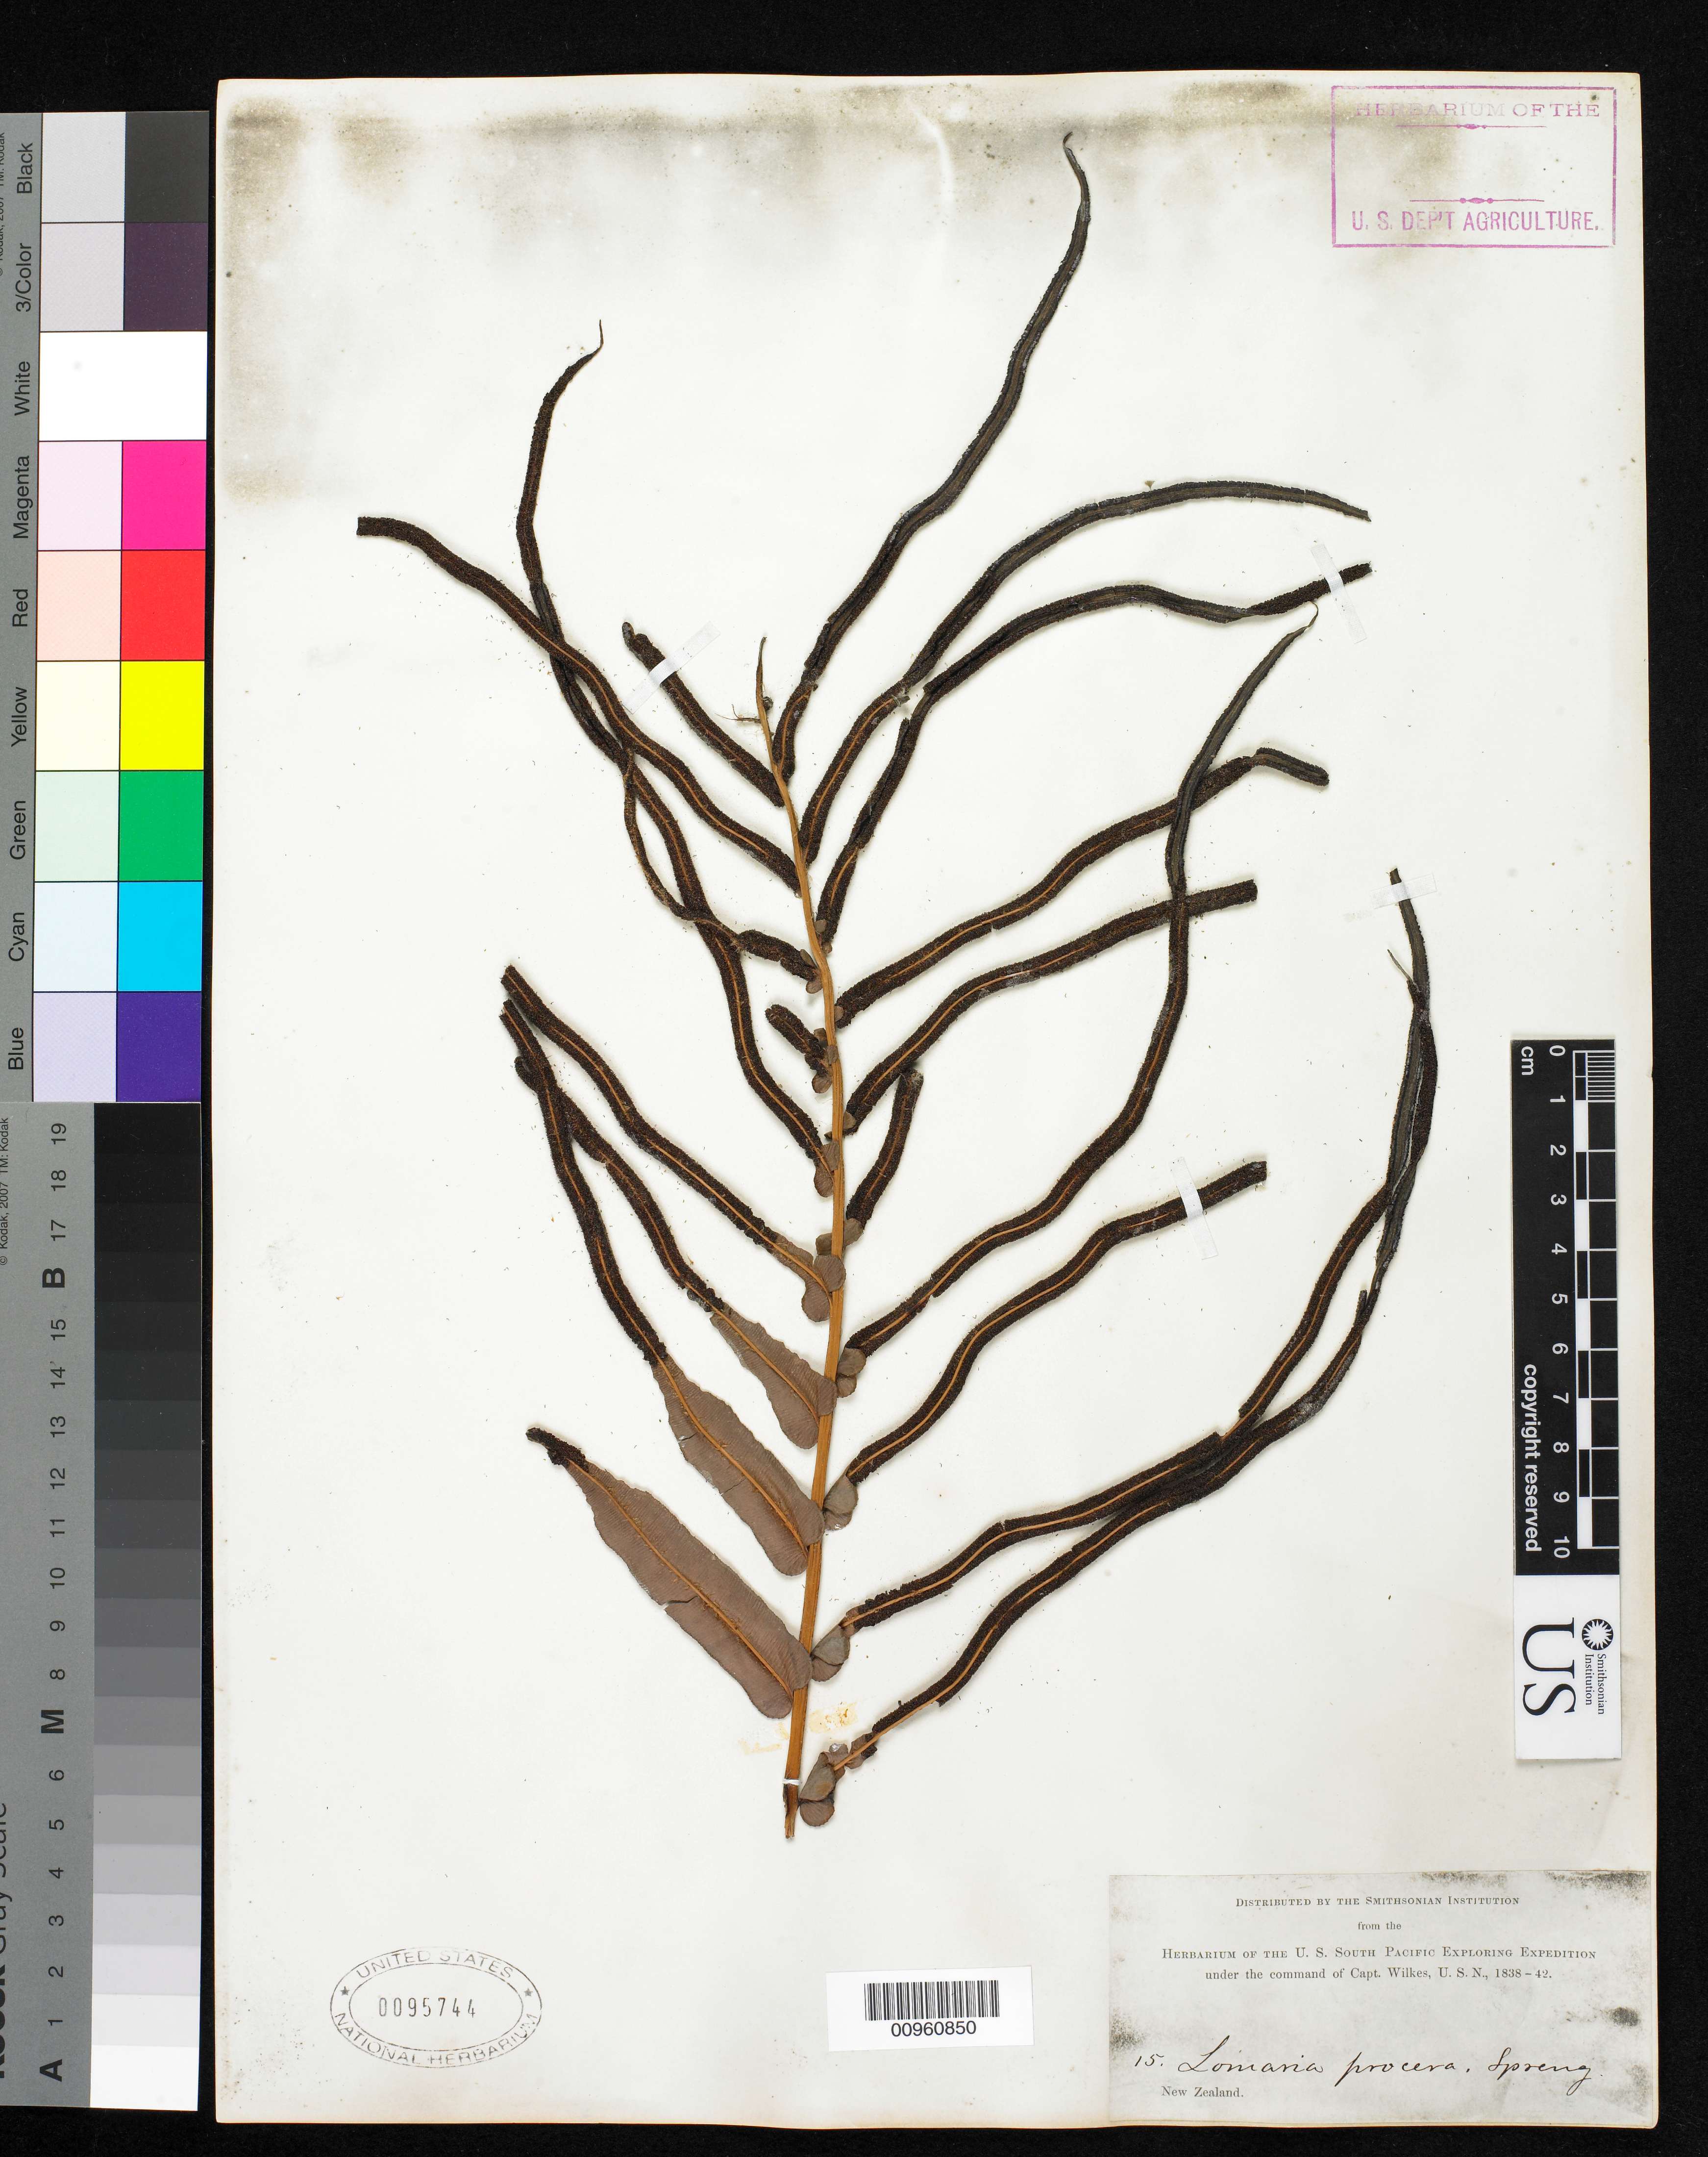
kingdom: Plantae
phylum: Tracheophyta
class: Polypodiopsida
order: Polypodiales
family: Blechnaceae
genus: Blechnum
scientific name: Blechnum capense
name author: (L.) Schltdl.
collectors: Wilkes Explor. Exped.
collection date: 1838/1842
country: New Zealand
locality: Bay of Islands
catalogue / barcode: US 95744